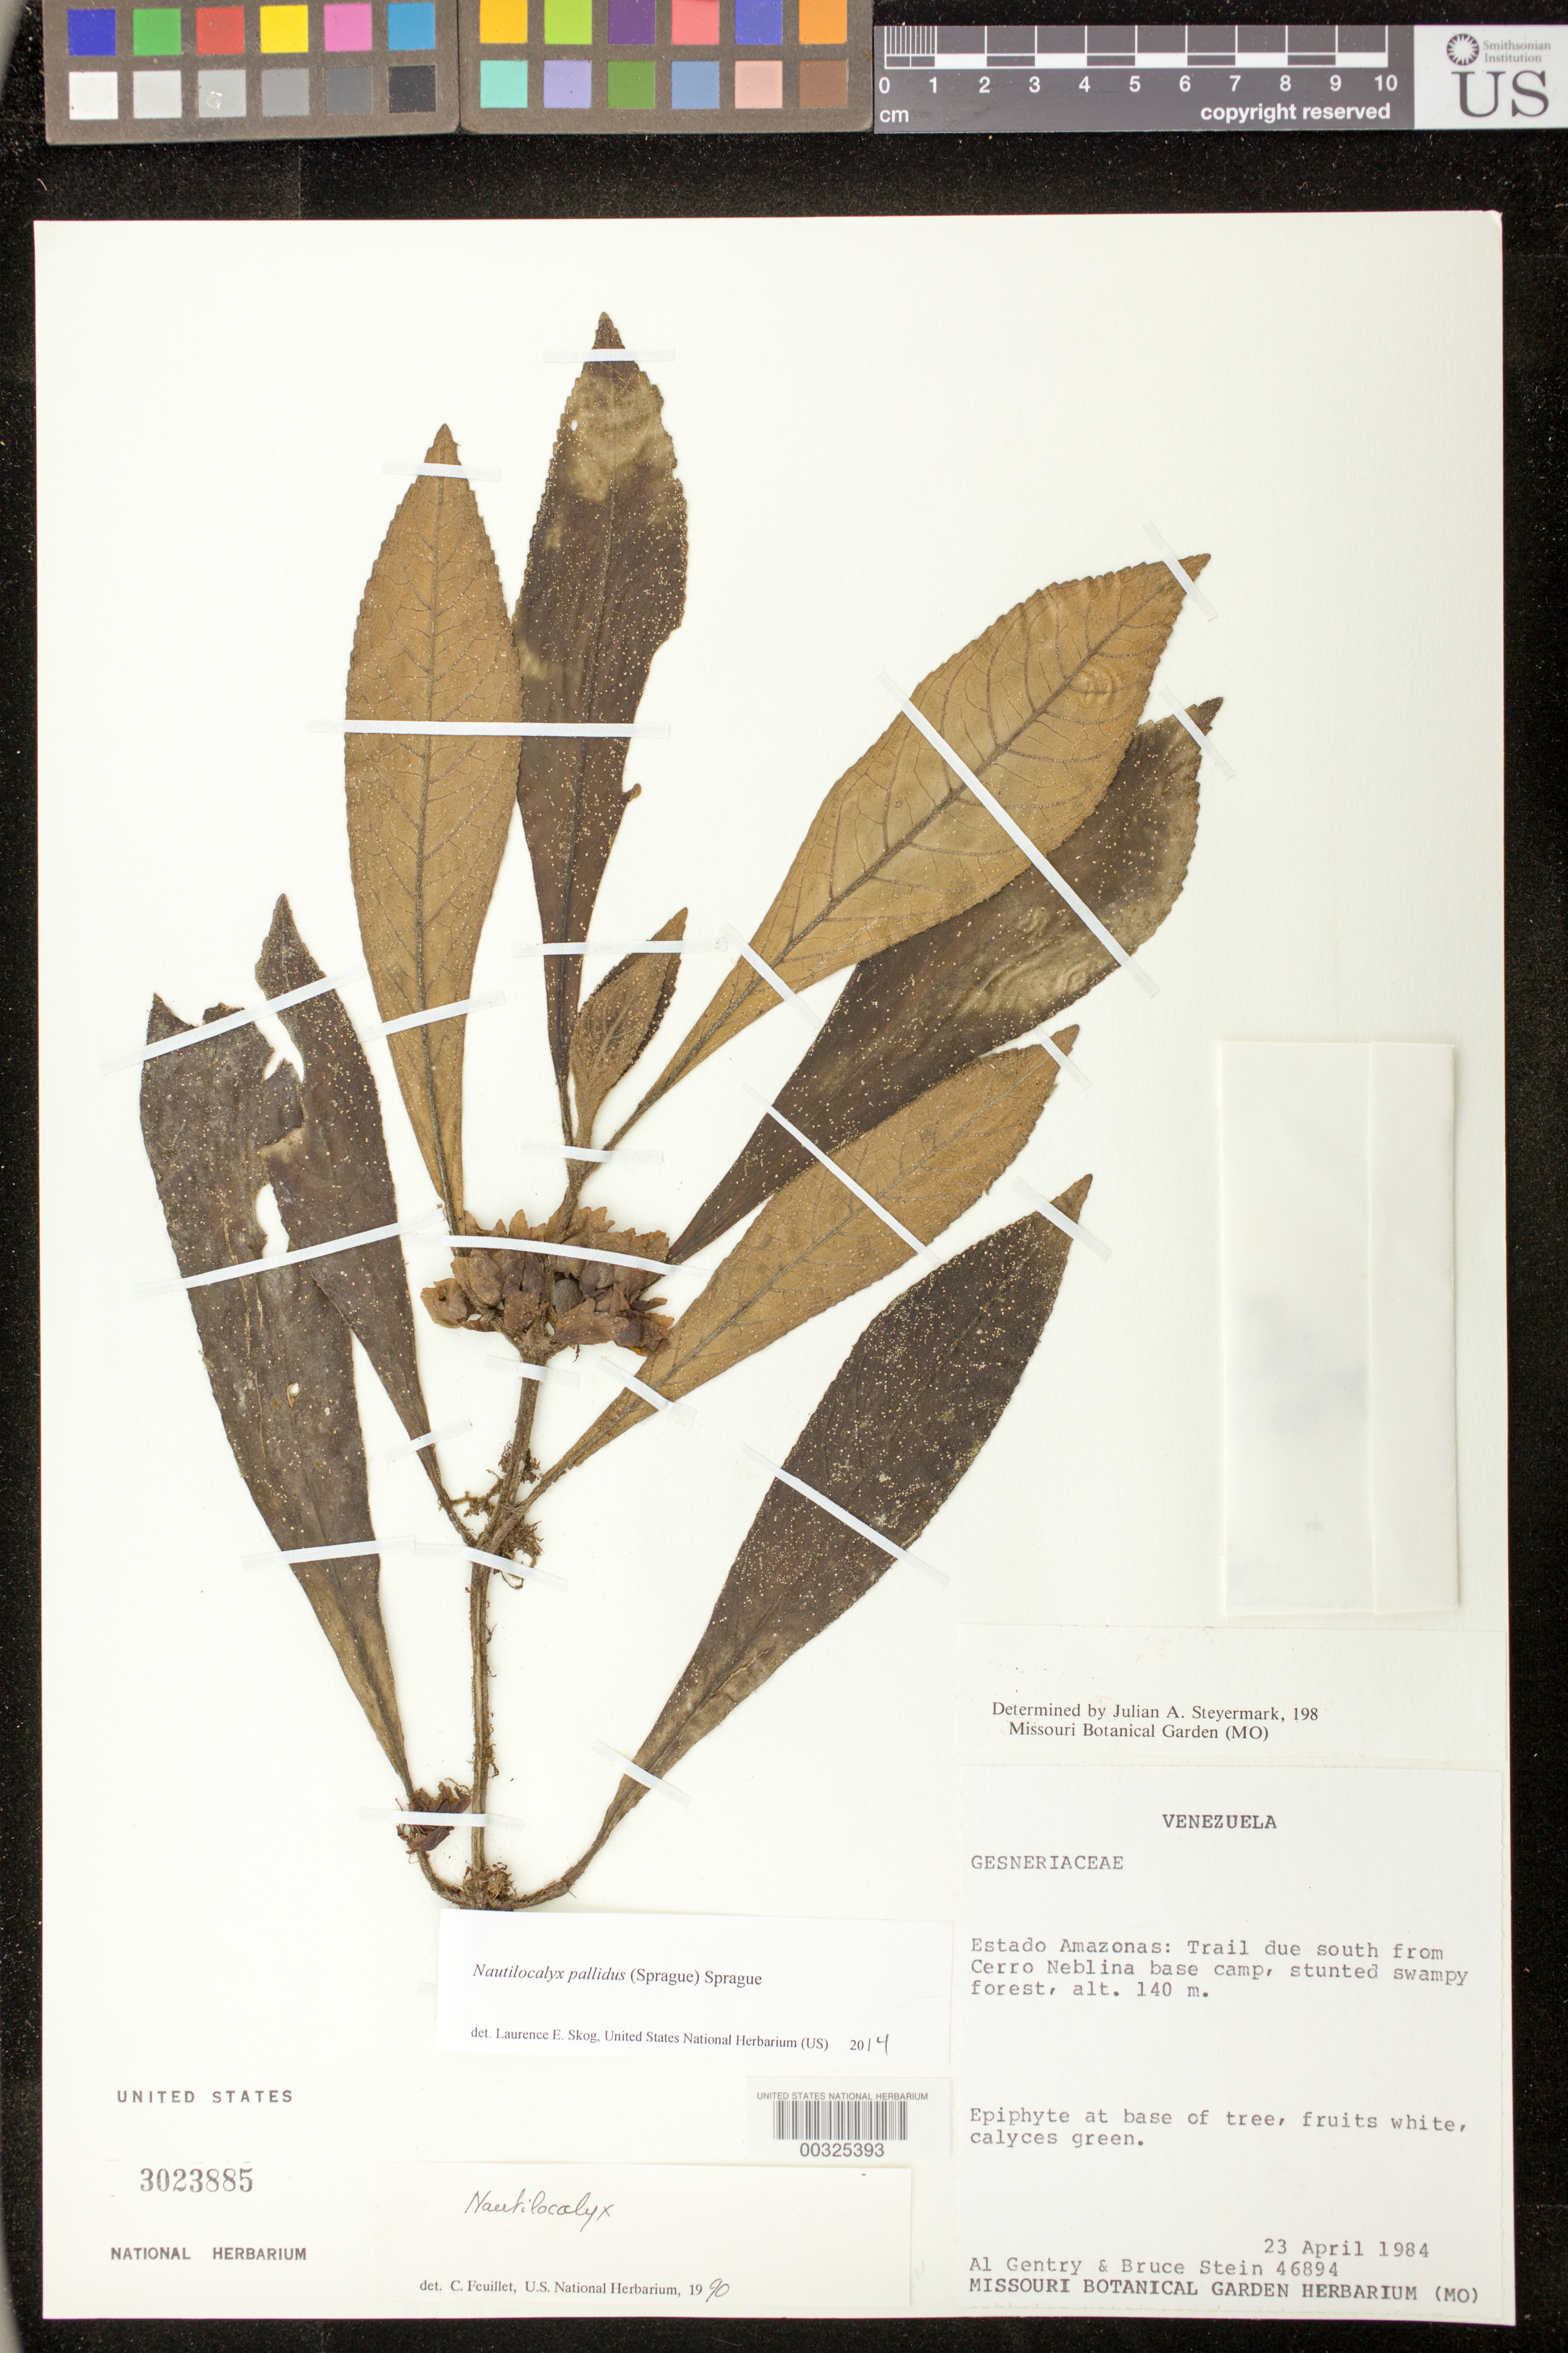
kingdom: Plantae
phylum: Tracheophyta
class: Magnoliopsida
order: Lamiales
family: Gesneriaceae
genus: Nautilocalyx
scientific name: Nautilocalyx pallidus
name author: (Sprague) C. Sprague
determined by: Skog, Laurence E.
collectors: A. H. Gentry & B. A. Stein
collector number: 46894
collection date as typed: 23 Apr 1984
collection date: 1984-04-23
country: Venezuela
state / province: Amazonas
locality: Trail due S from Cerro Neblina base camp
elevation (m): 140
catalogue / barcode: US 3023885